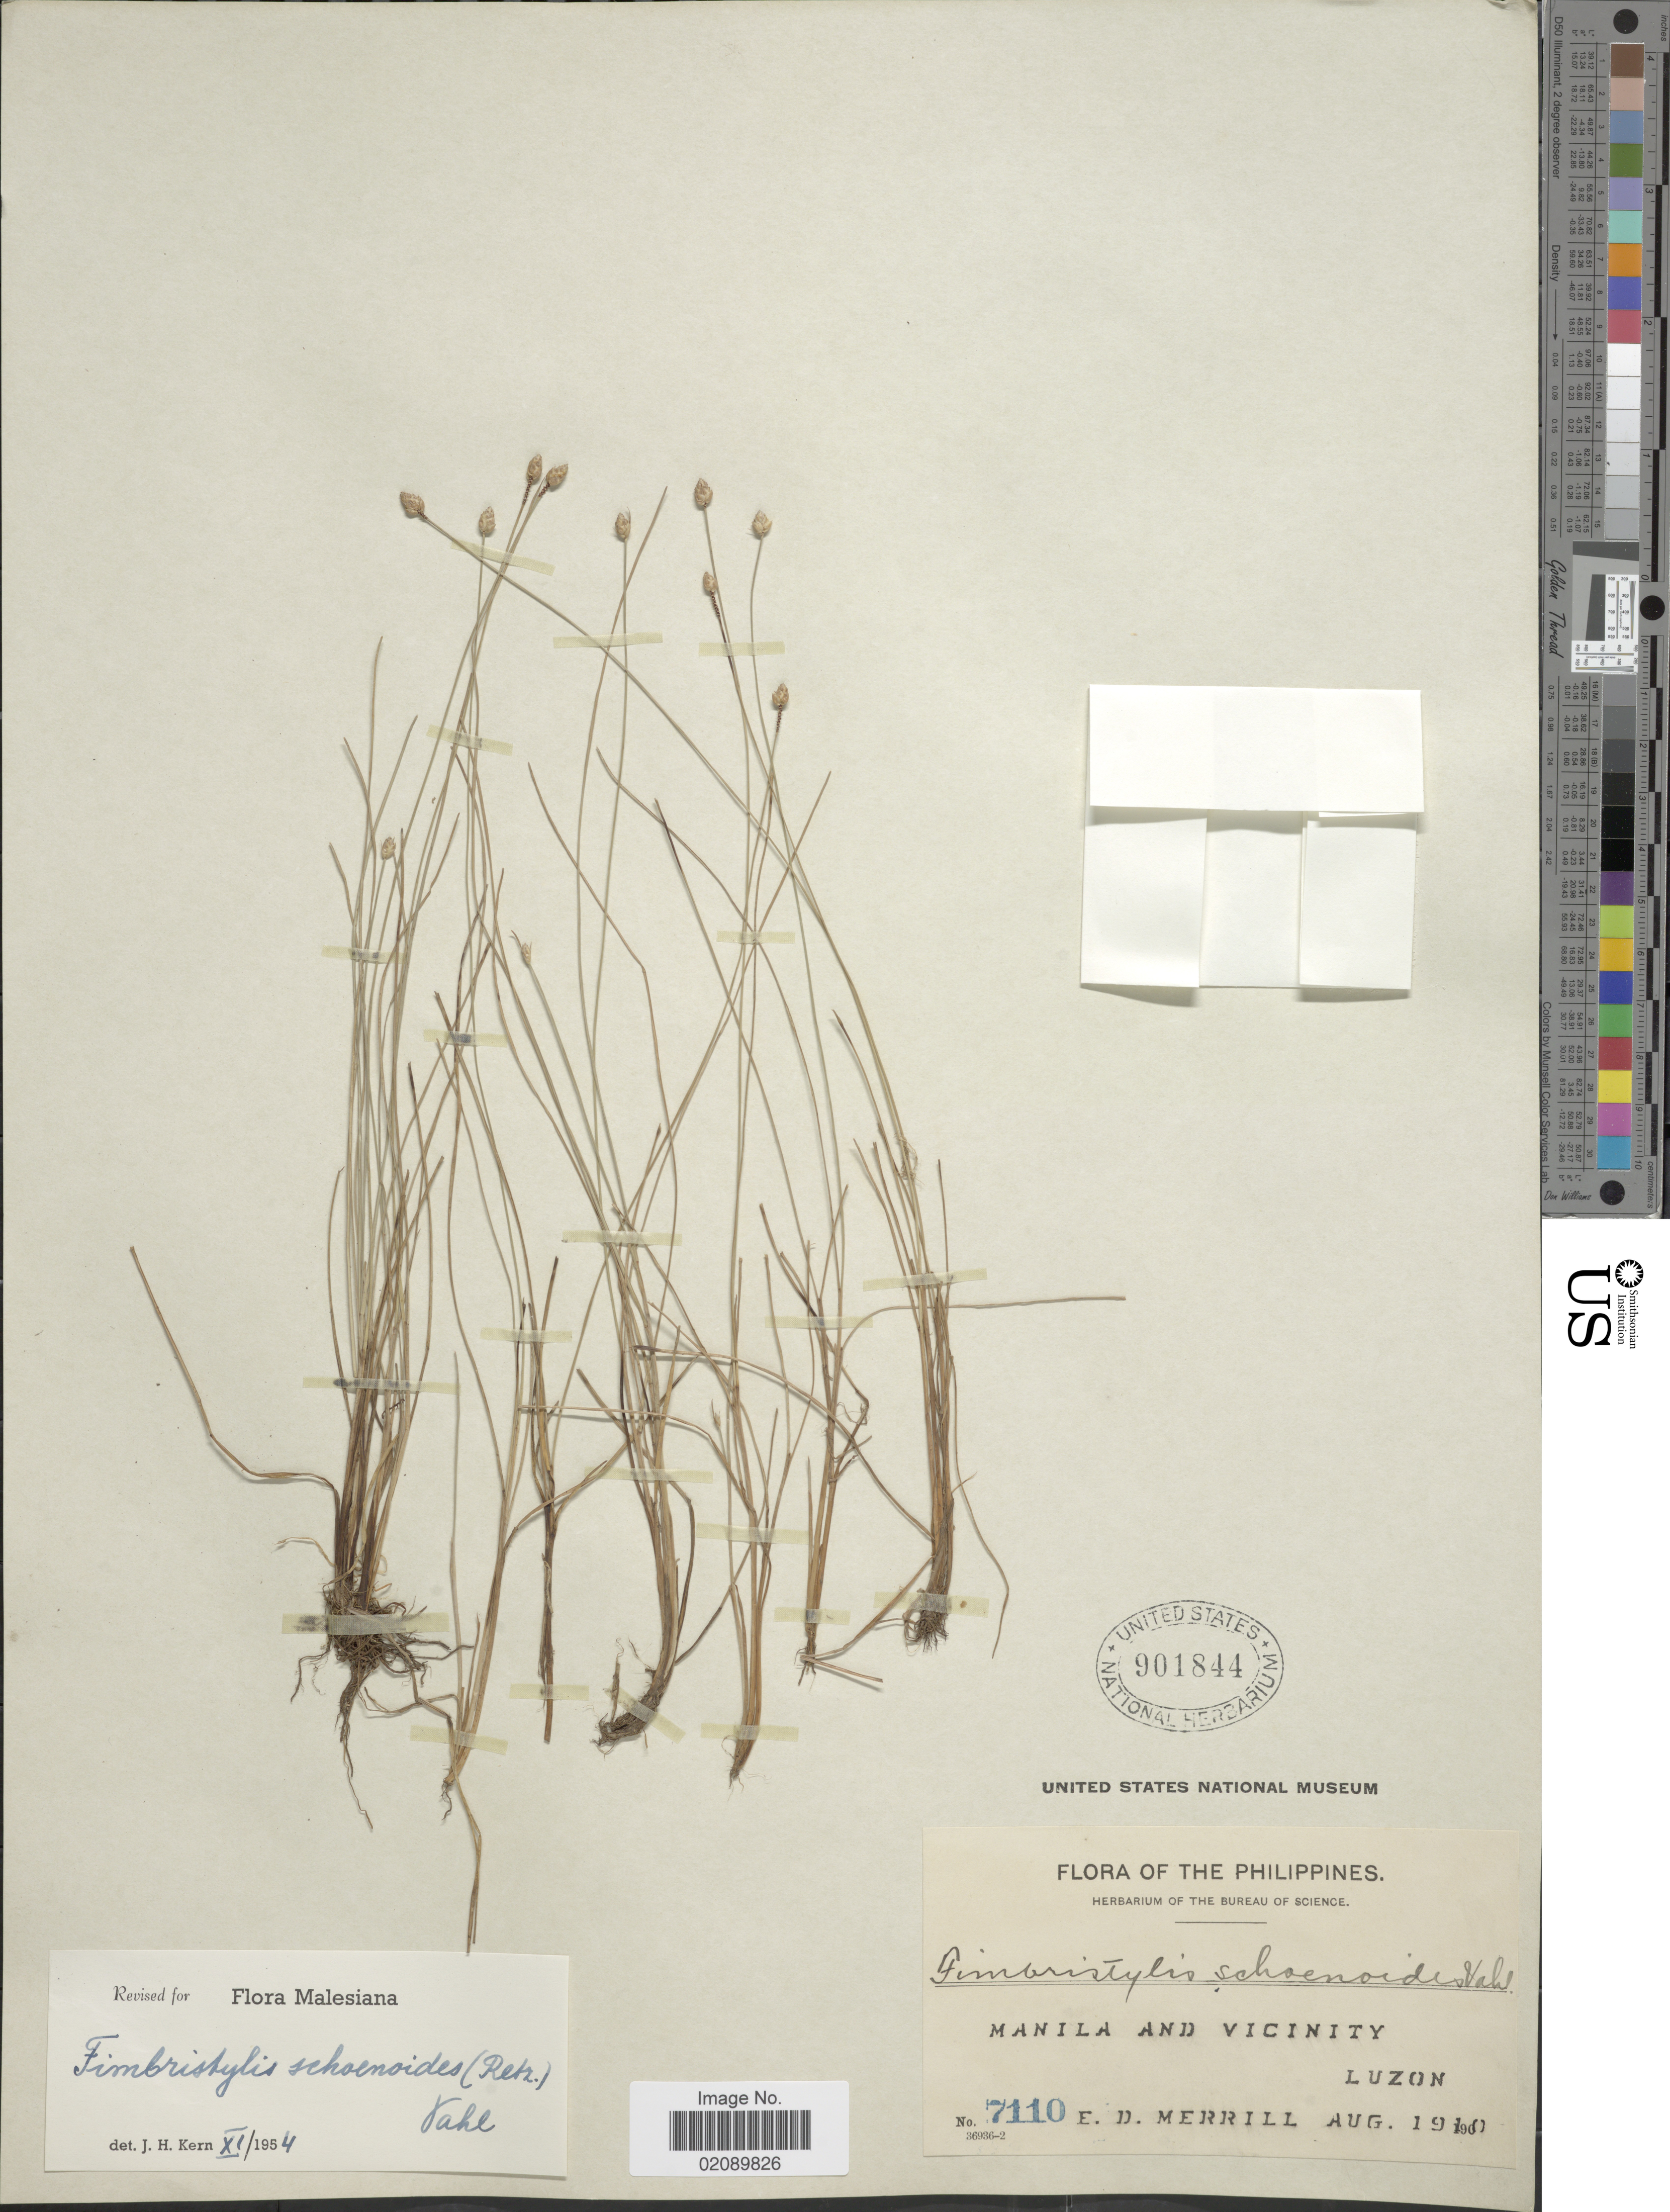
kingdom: Plantae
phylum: Tracheophyta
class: Liliopsida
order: Poales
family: Cyperaceae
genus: Fimbristylis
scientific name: Fimbristylis schoenoides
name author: (Retz.) Vahl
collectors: E. D. Merrill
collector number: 7110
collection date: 1910-08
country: Philippines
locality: Manila and Vicinity. Luzon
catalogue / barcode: US 901844